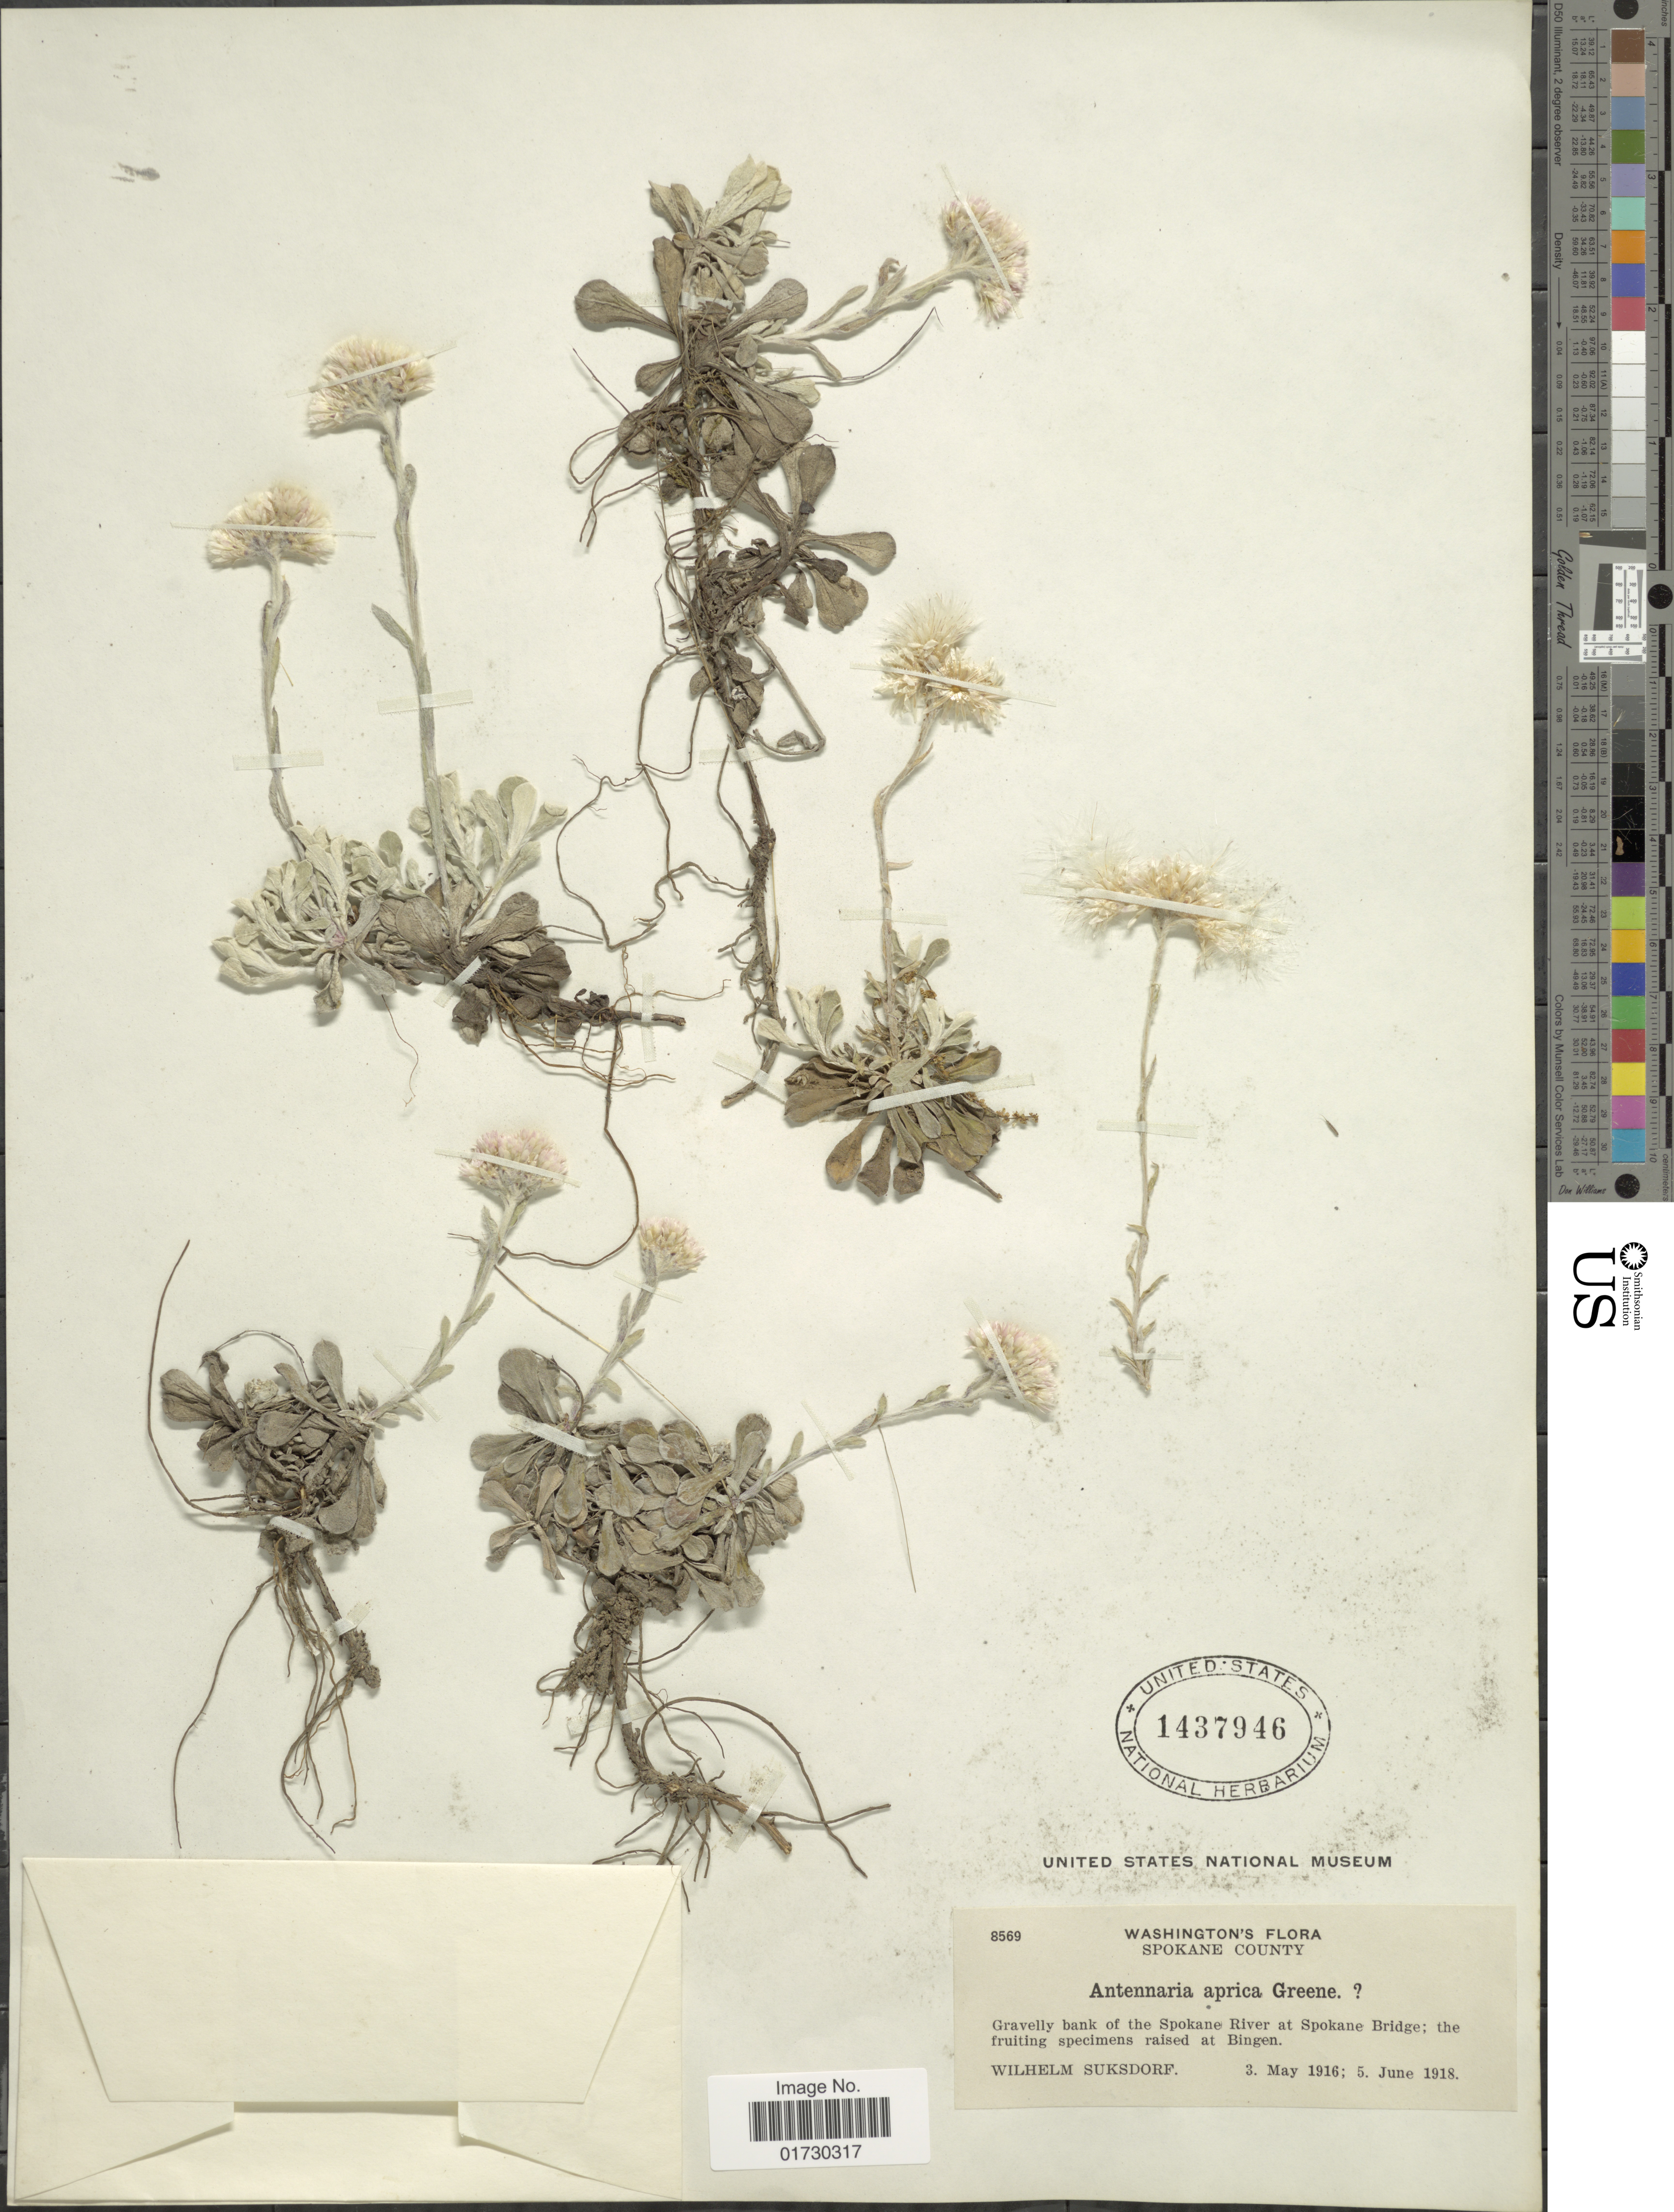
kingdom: Plantae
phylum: Tracheophyta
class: Magnoliopsida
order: Asterales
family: Asteraceae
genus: Antennaria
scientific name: Antennaria aprica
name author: Greene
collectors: W. N. Suksdorf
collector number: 8569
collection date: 1916-05-03/1918-06-05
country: United States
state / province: Washington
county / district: Spokane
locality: Washington, Spokane County, Gravelly banks of the Spokane River at Spokane Bridge; the fruiting specimens raised at Bingen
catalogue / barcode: US 1437946